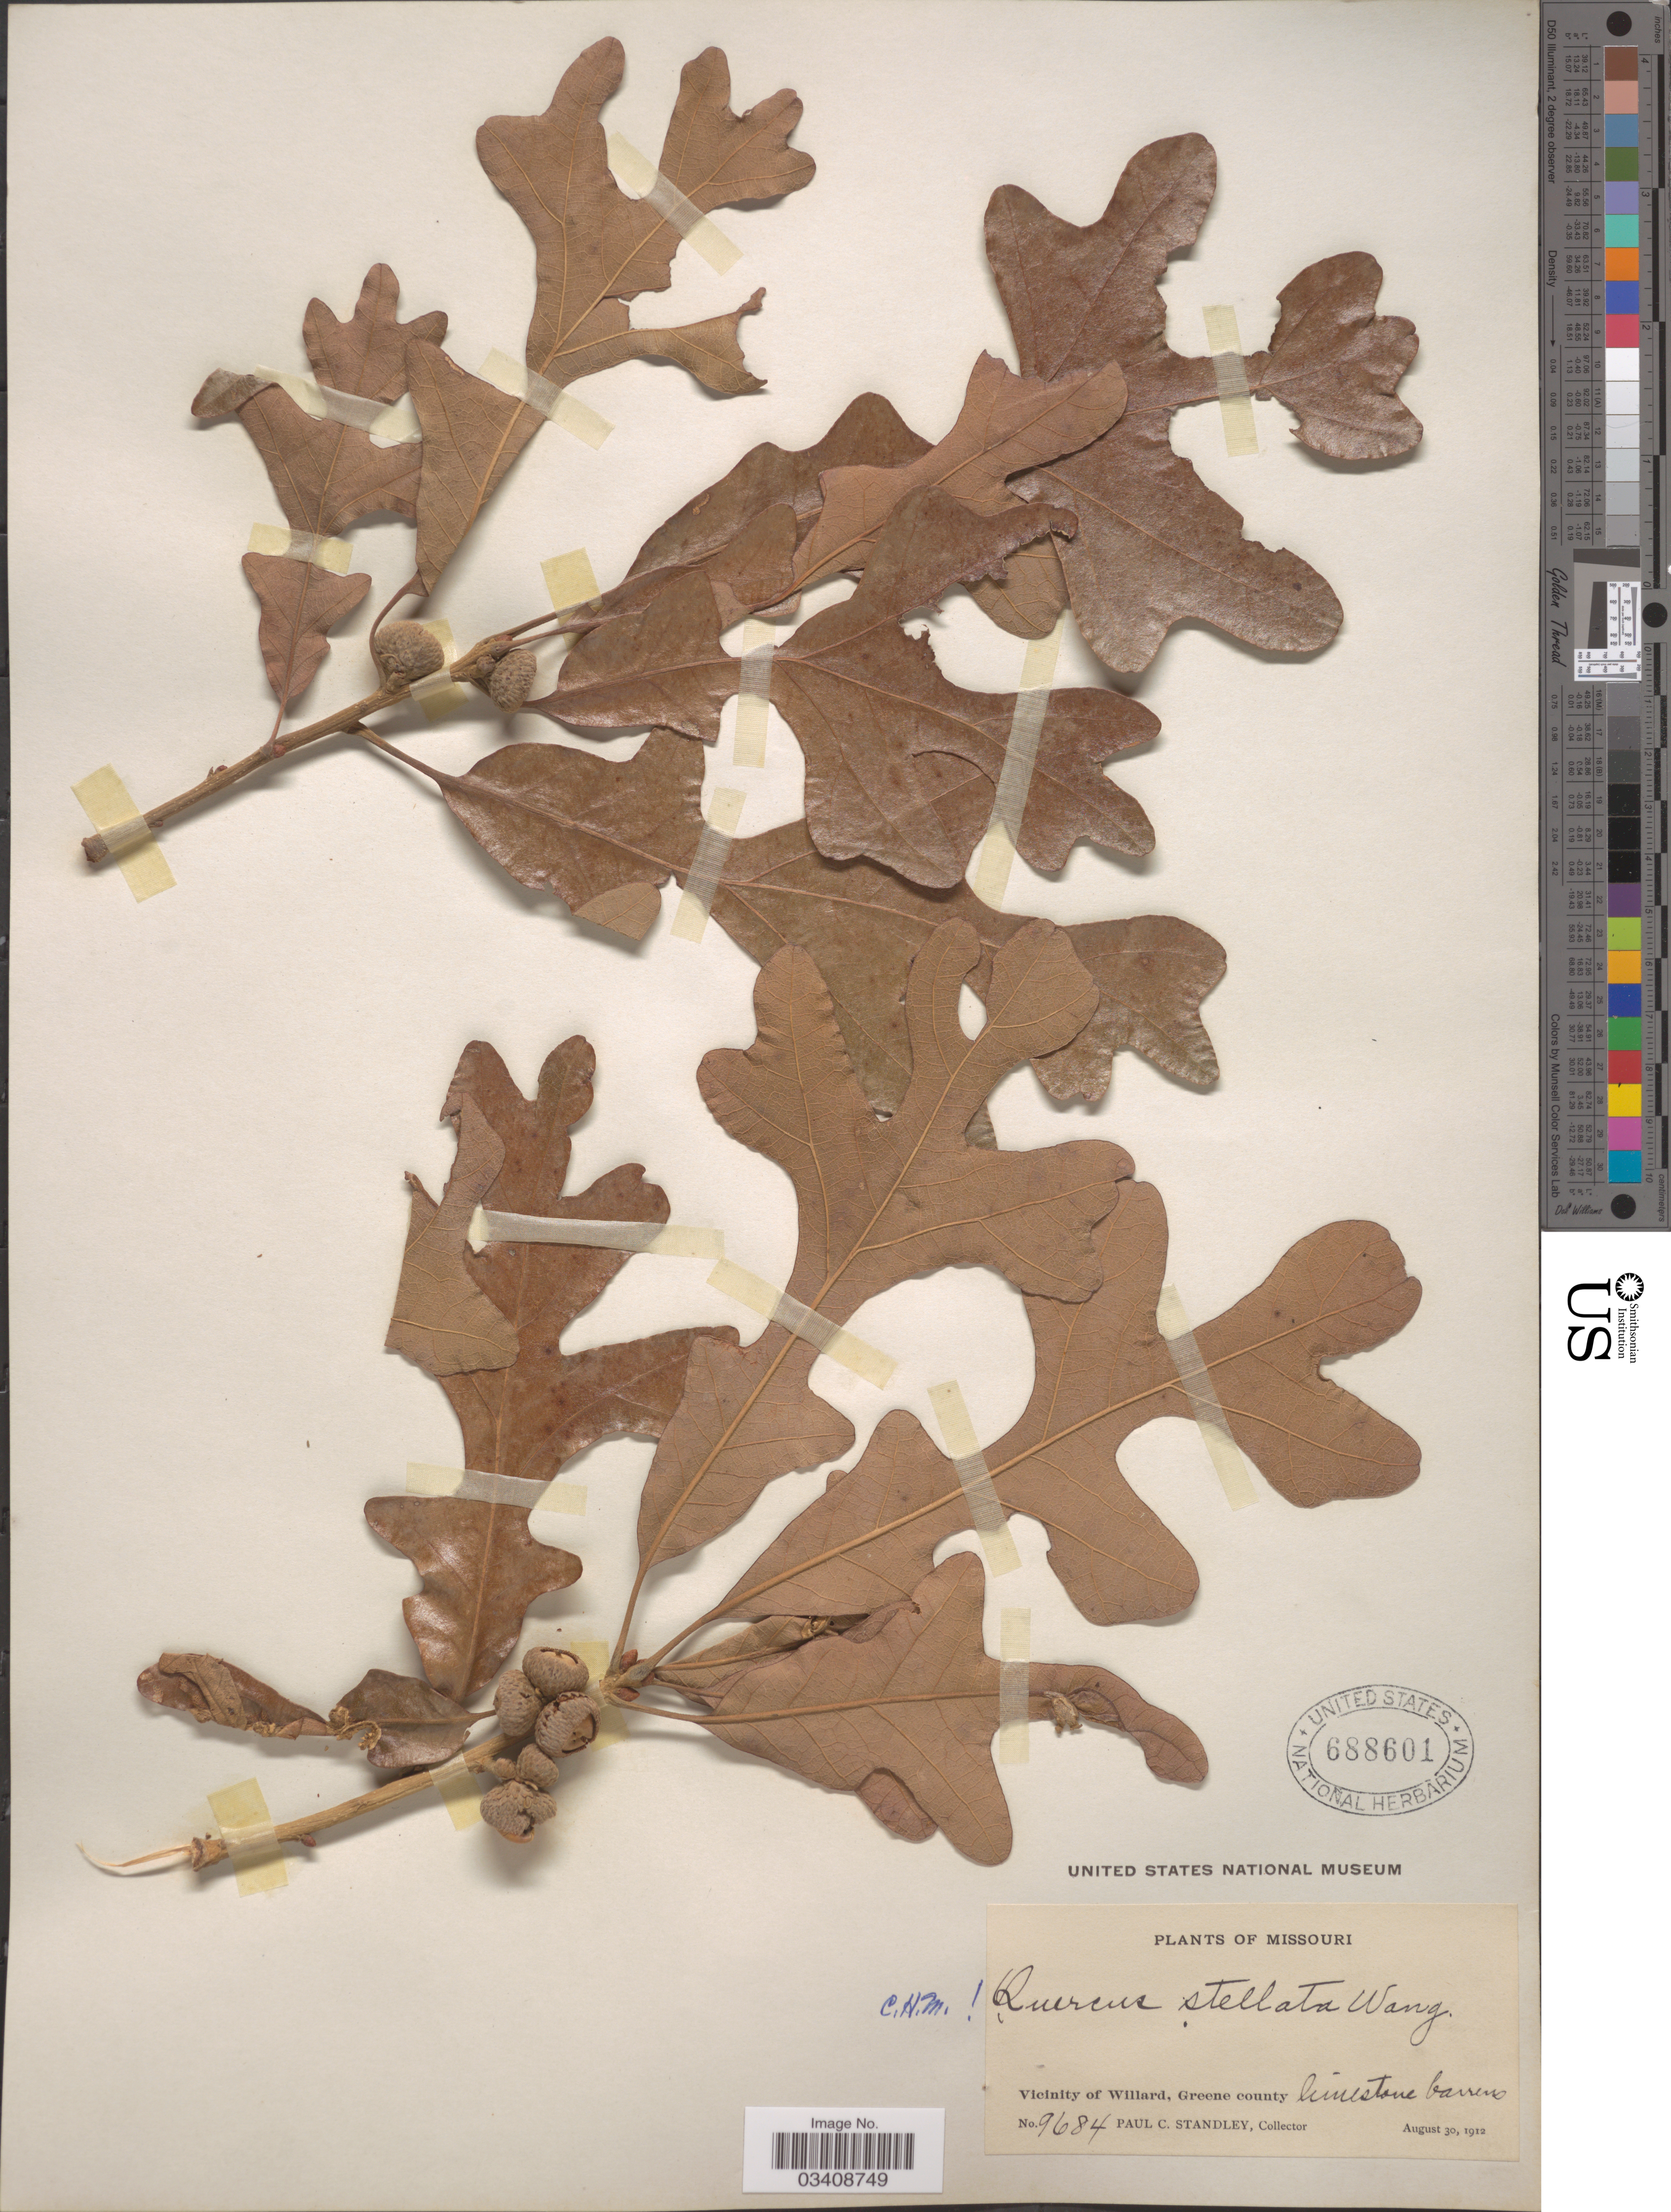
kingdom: Plantae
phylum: Tracheophyta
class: Magnoliopsida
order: Fagales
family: Fagaceae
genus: Quercus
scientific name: Quercus stellata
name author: Wangenh.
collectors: P. C. Standley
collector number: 9684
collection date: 1912-08-30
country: United States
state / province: Missouri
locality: Vicinity of Willard, Greene county.. Limestone barrens.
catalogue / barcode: US 688601